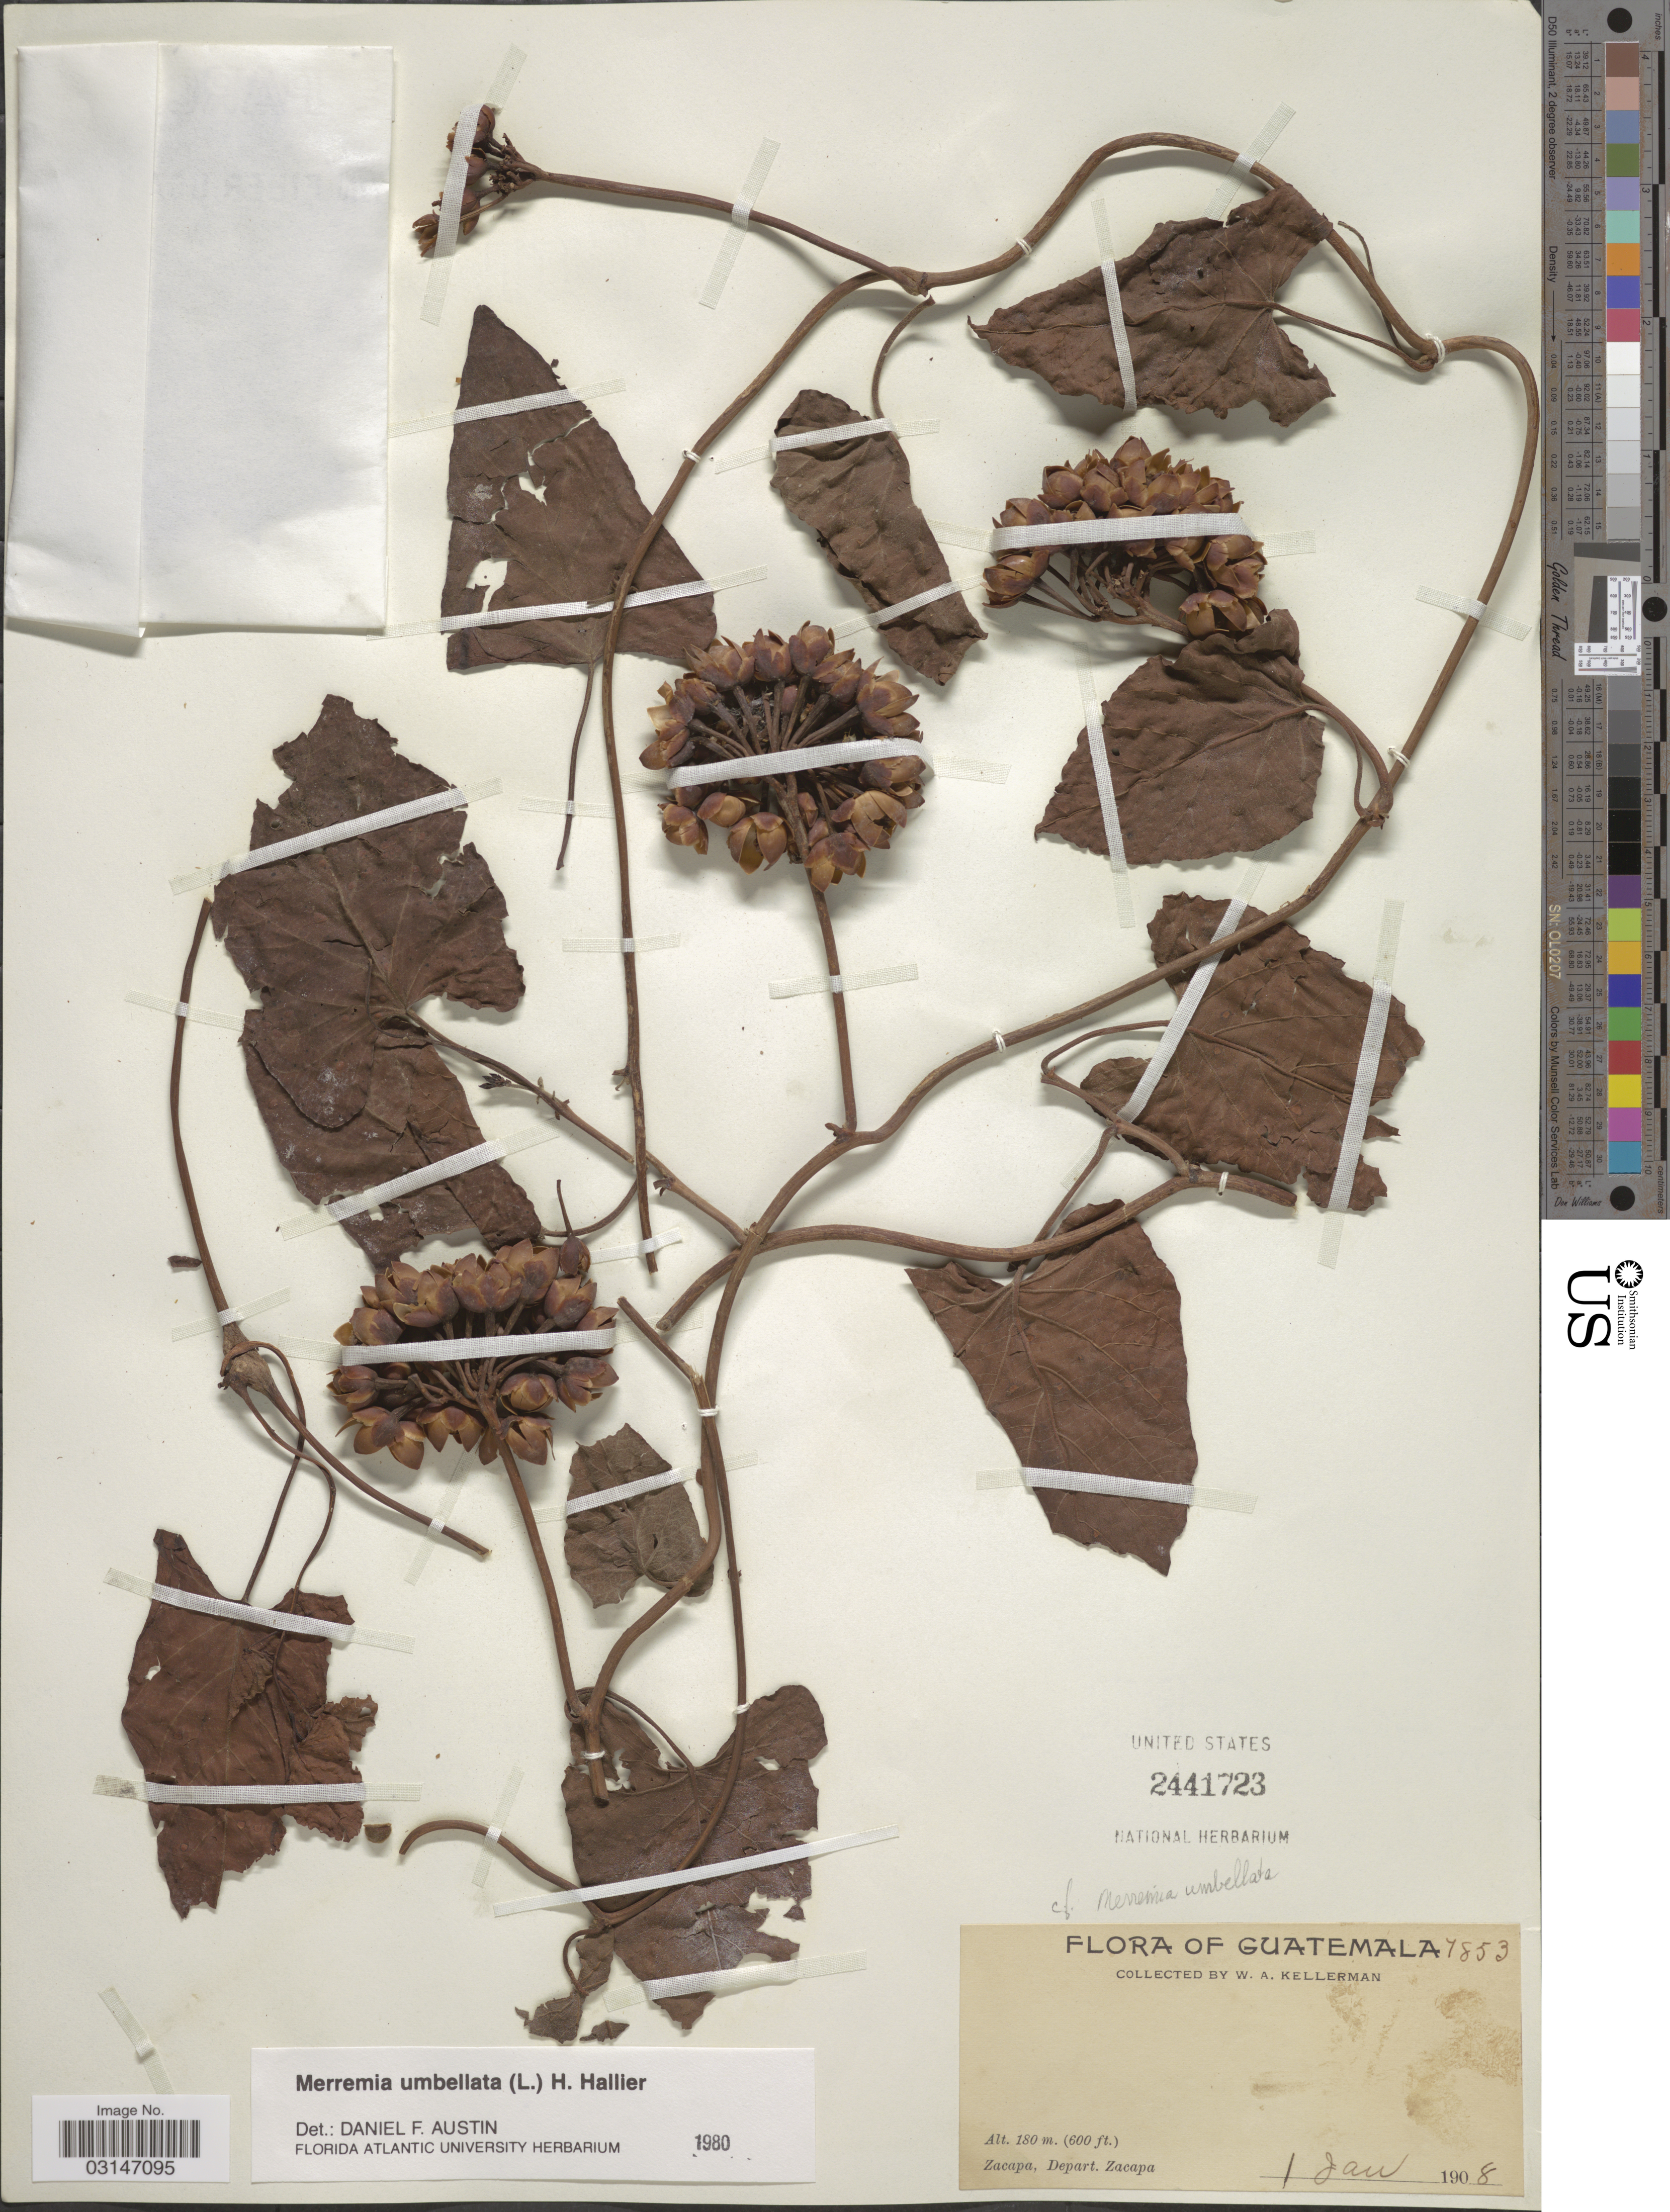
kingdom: Plantae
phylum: Tracheophyta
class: Magnoliopsida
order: Solanales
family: Convolvulaceae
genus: Camonea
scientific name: Camonea umbellata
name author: (L.) A. R. Simões & Staples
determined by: Strong, Mark T., (BOT), Smithsonian Institution - National Museum of Natural History (UNITED STATES)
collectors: W. Kellerman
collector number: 7853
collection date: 1908-01-01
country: Guatemala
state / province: Zacapa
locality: Zacapa, Depart. Zacapa.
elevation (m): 180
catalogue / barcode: US 2441723